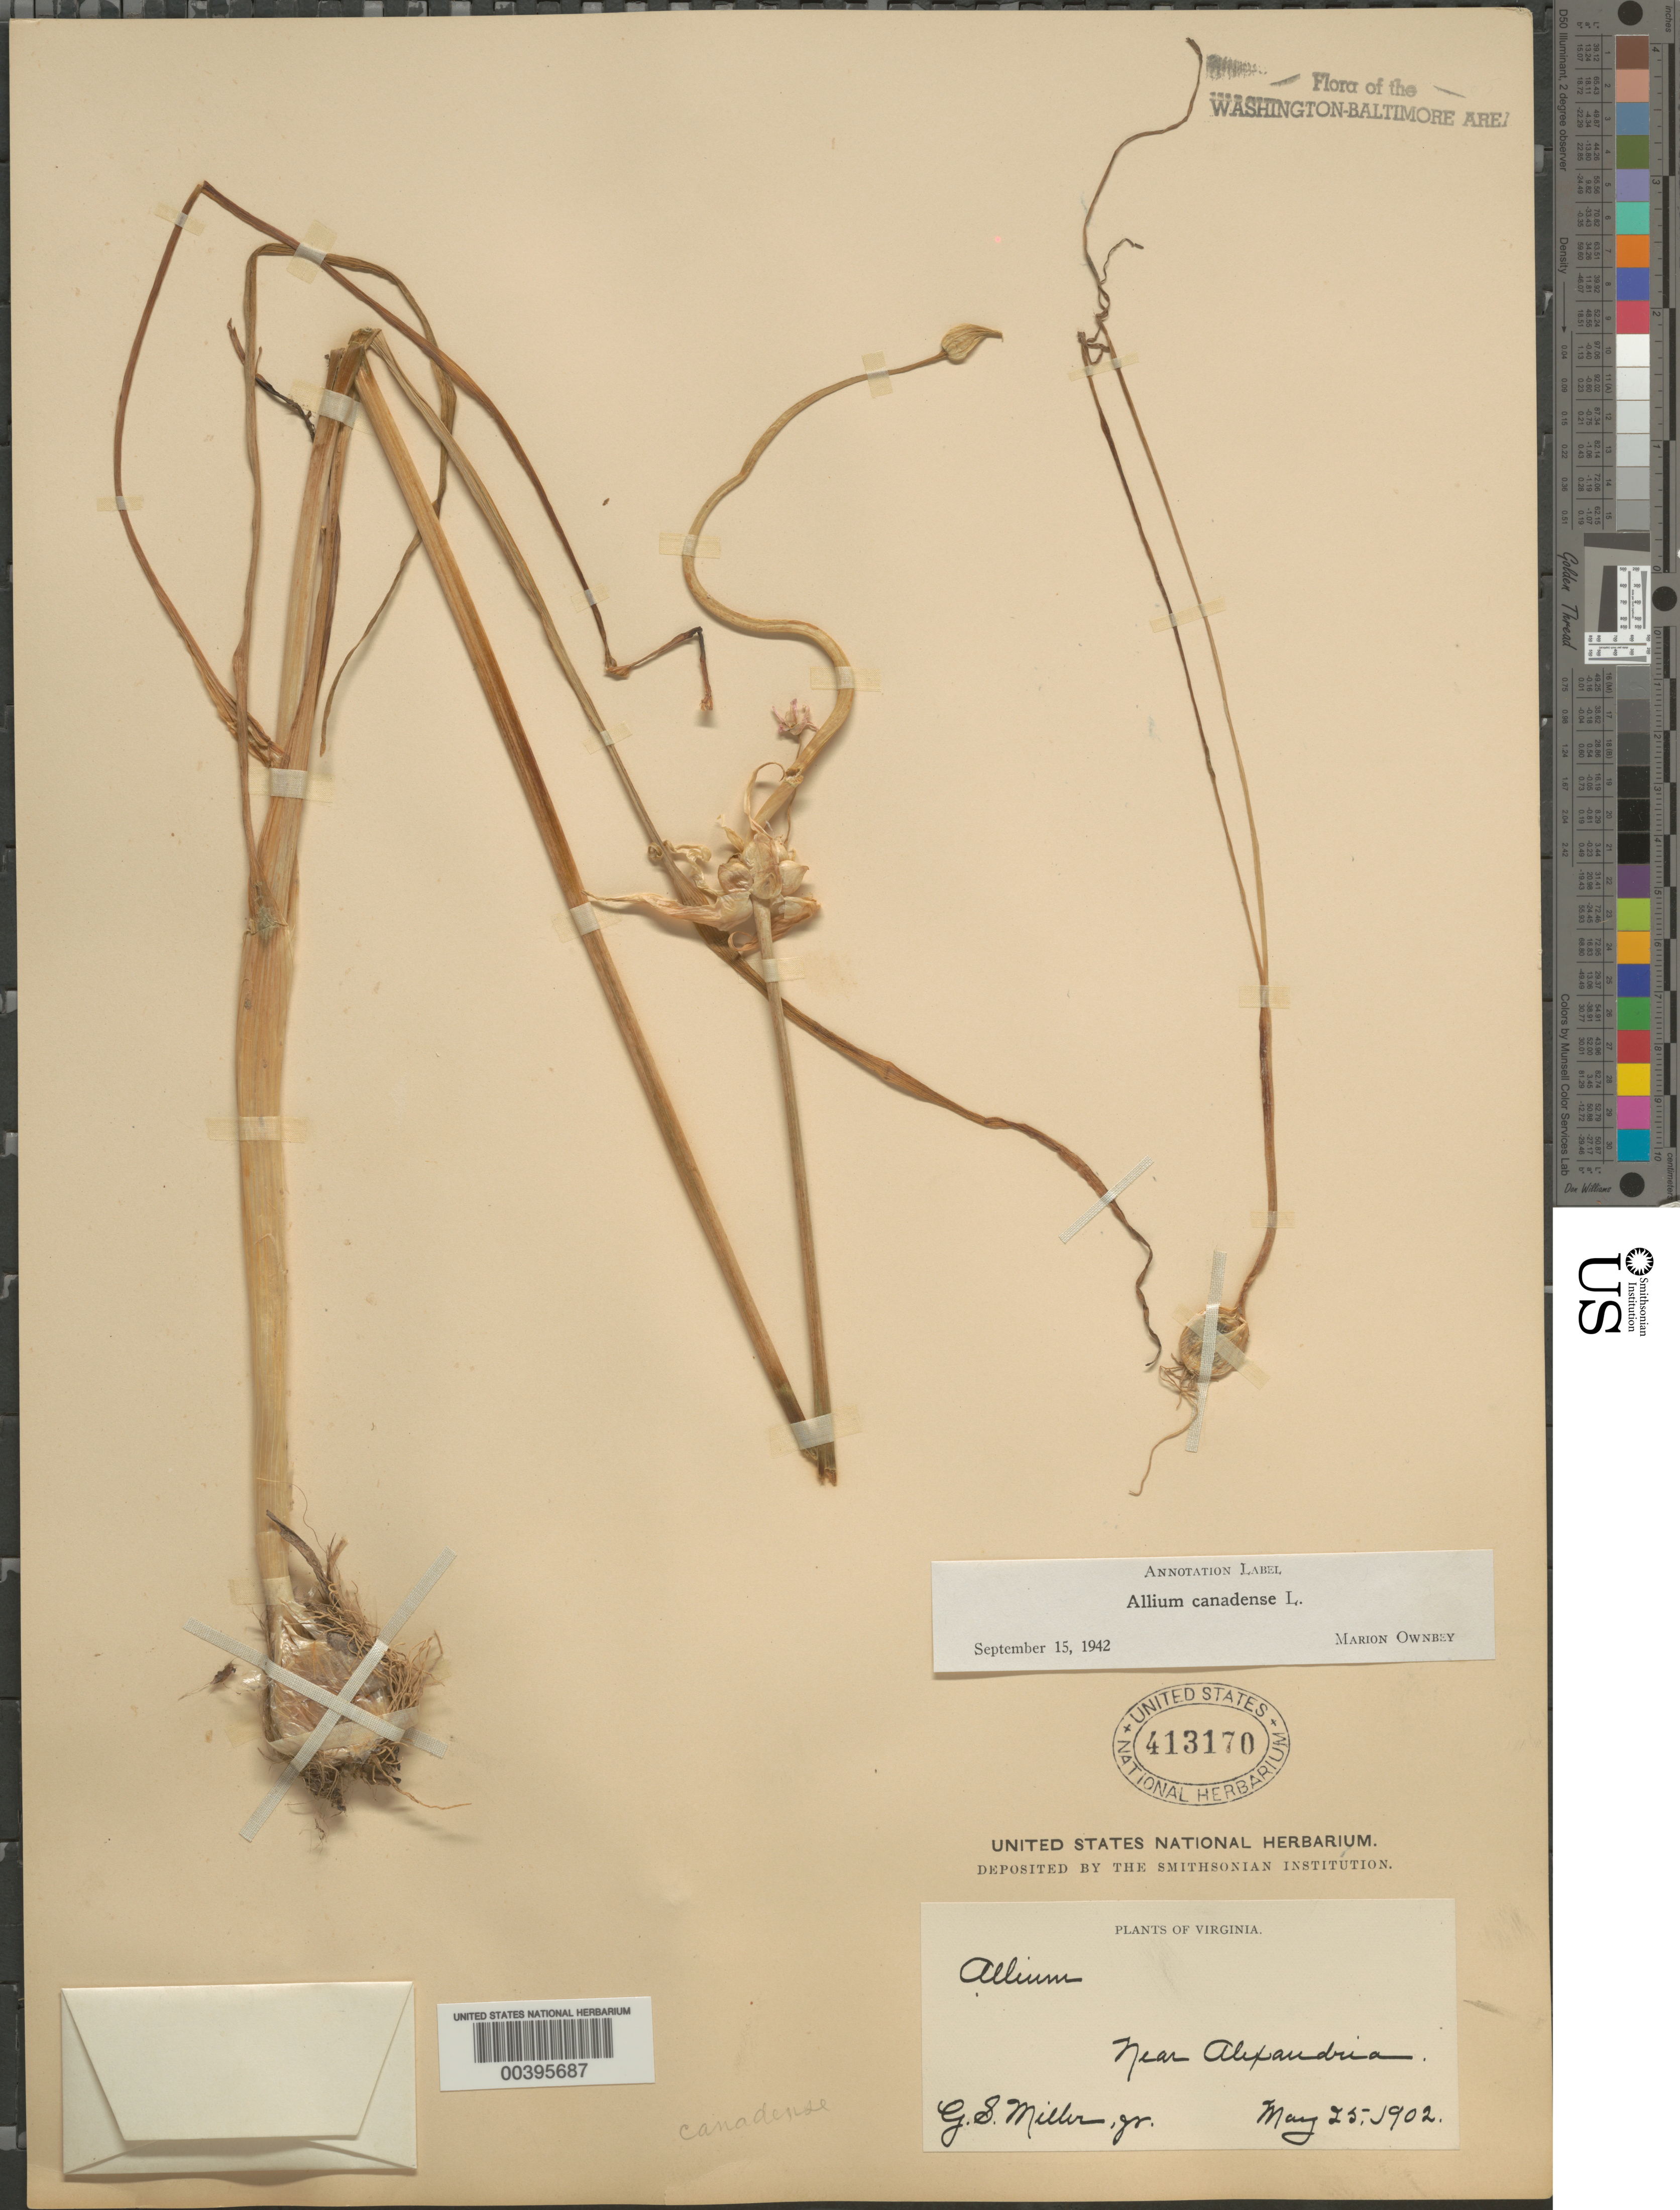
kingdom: Plantae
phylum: Tracheophyta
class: Liliopsida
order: Asparagales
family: Amaryllidaceae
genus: Allium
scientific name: Allium canadense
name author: L.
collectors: G. S. Miller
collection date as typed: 25 May 1902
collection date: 1902-05-25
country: United States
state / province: Virginia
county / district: City of Alexandria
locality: Alexandria vicinity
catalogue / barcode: US 413170